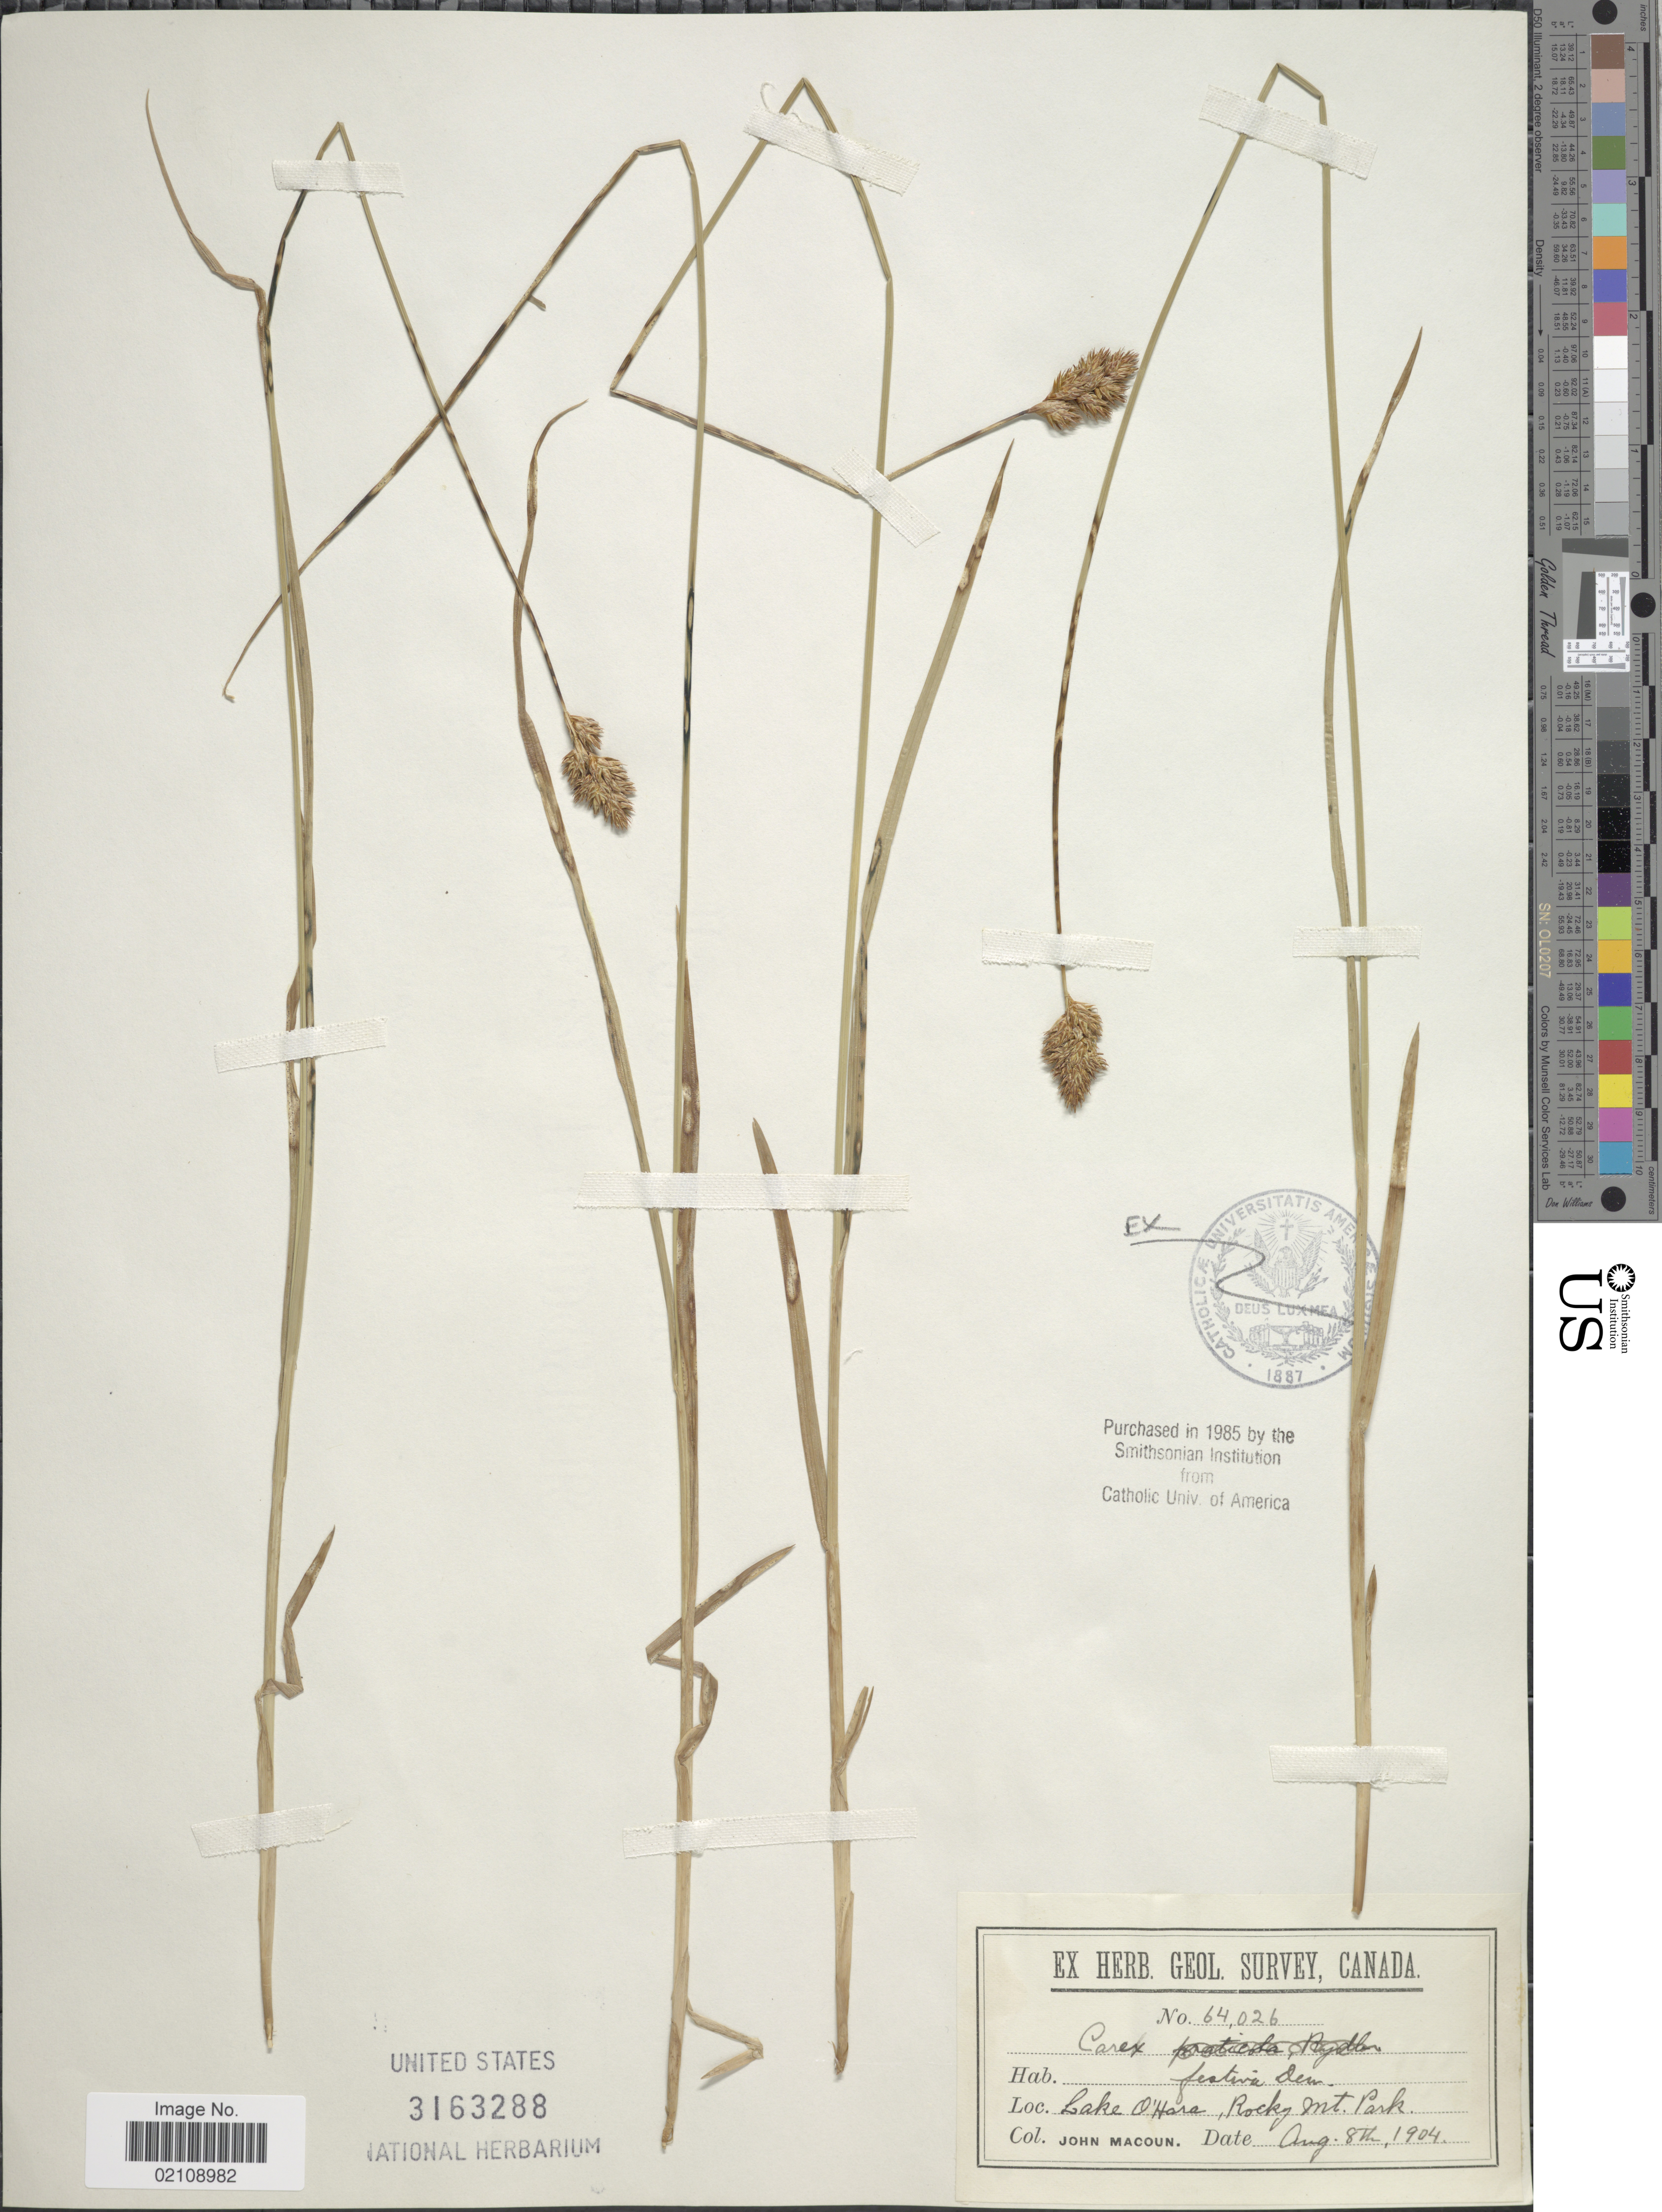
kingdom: Plantae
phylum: Tracheophyta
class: Liliopsida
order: Poales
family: Cyperaceae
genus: Carex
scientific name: Carex sp.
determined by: Strong, Mark T., (BOT), Smithsonian Institution - National Museum of Natural History (UNITED STATES)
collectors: J. Macoun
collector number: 64026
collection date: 1904-08-08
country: Canada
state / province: British Columbia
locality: Lake O' Hara, Rocky Mt. Park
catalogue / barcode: US 3163288